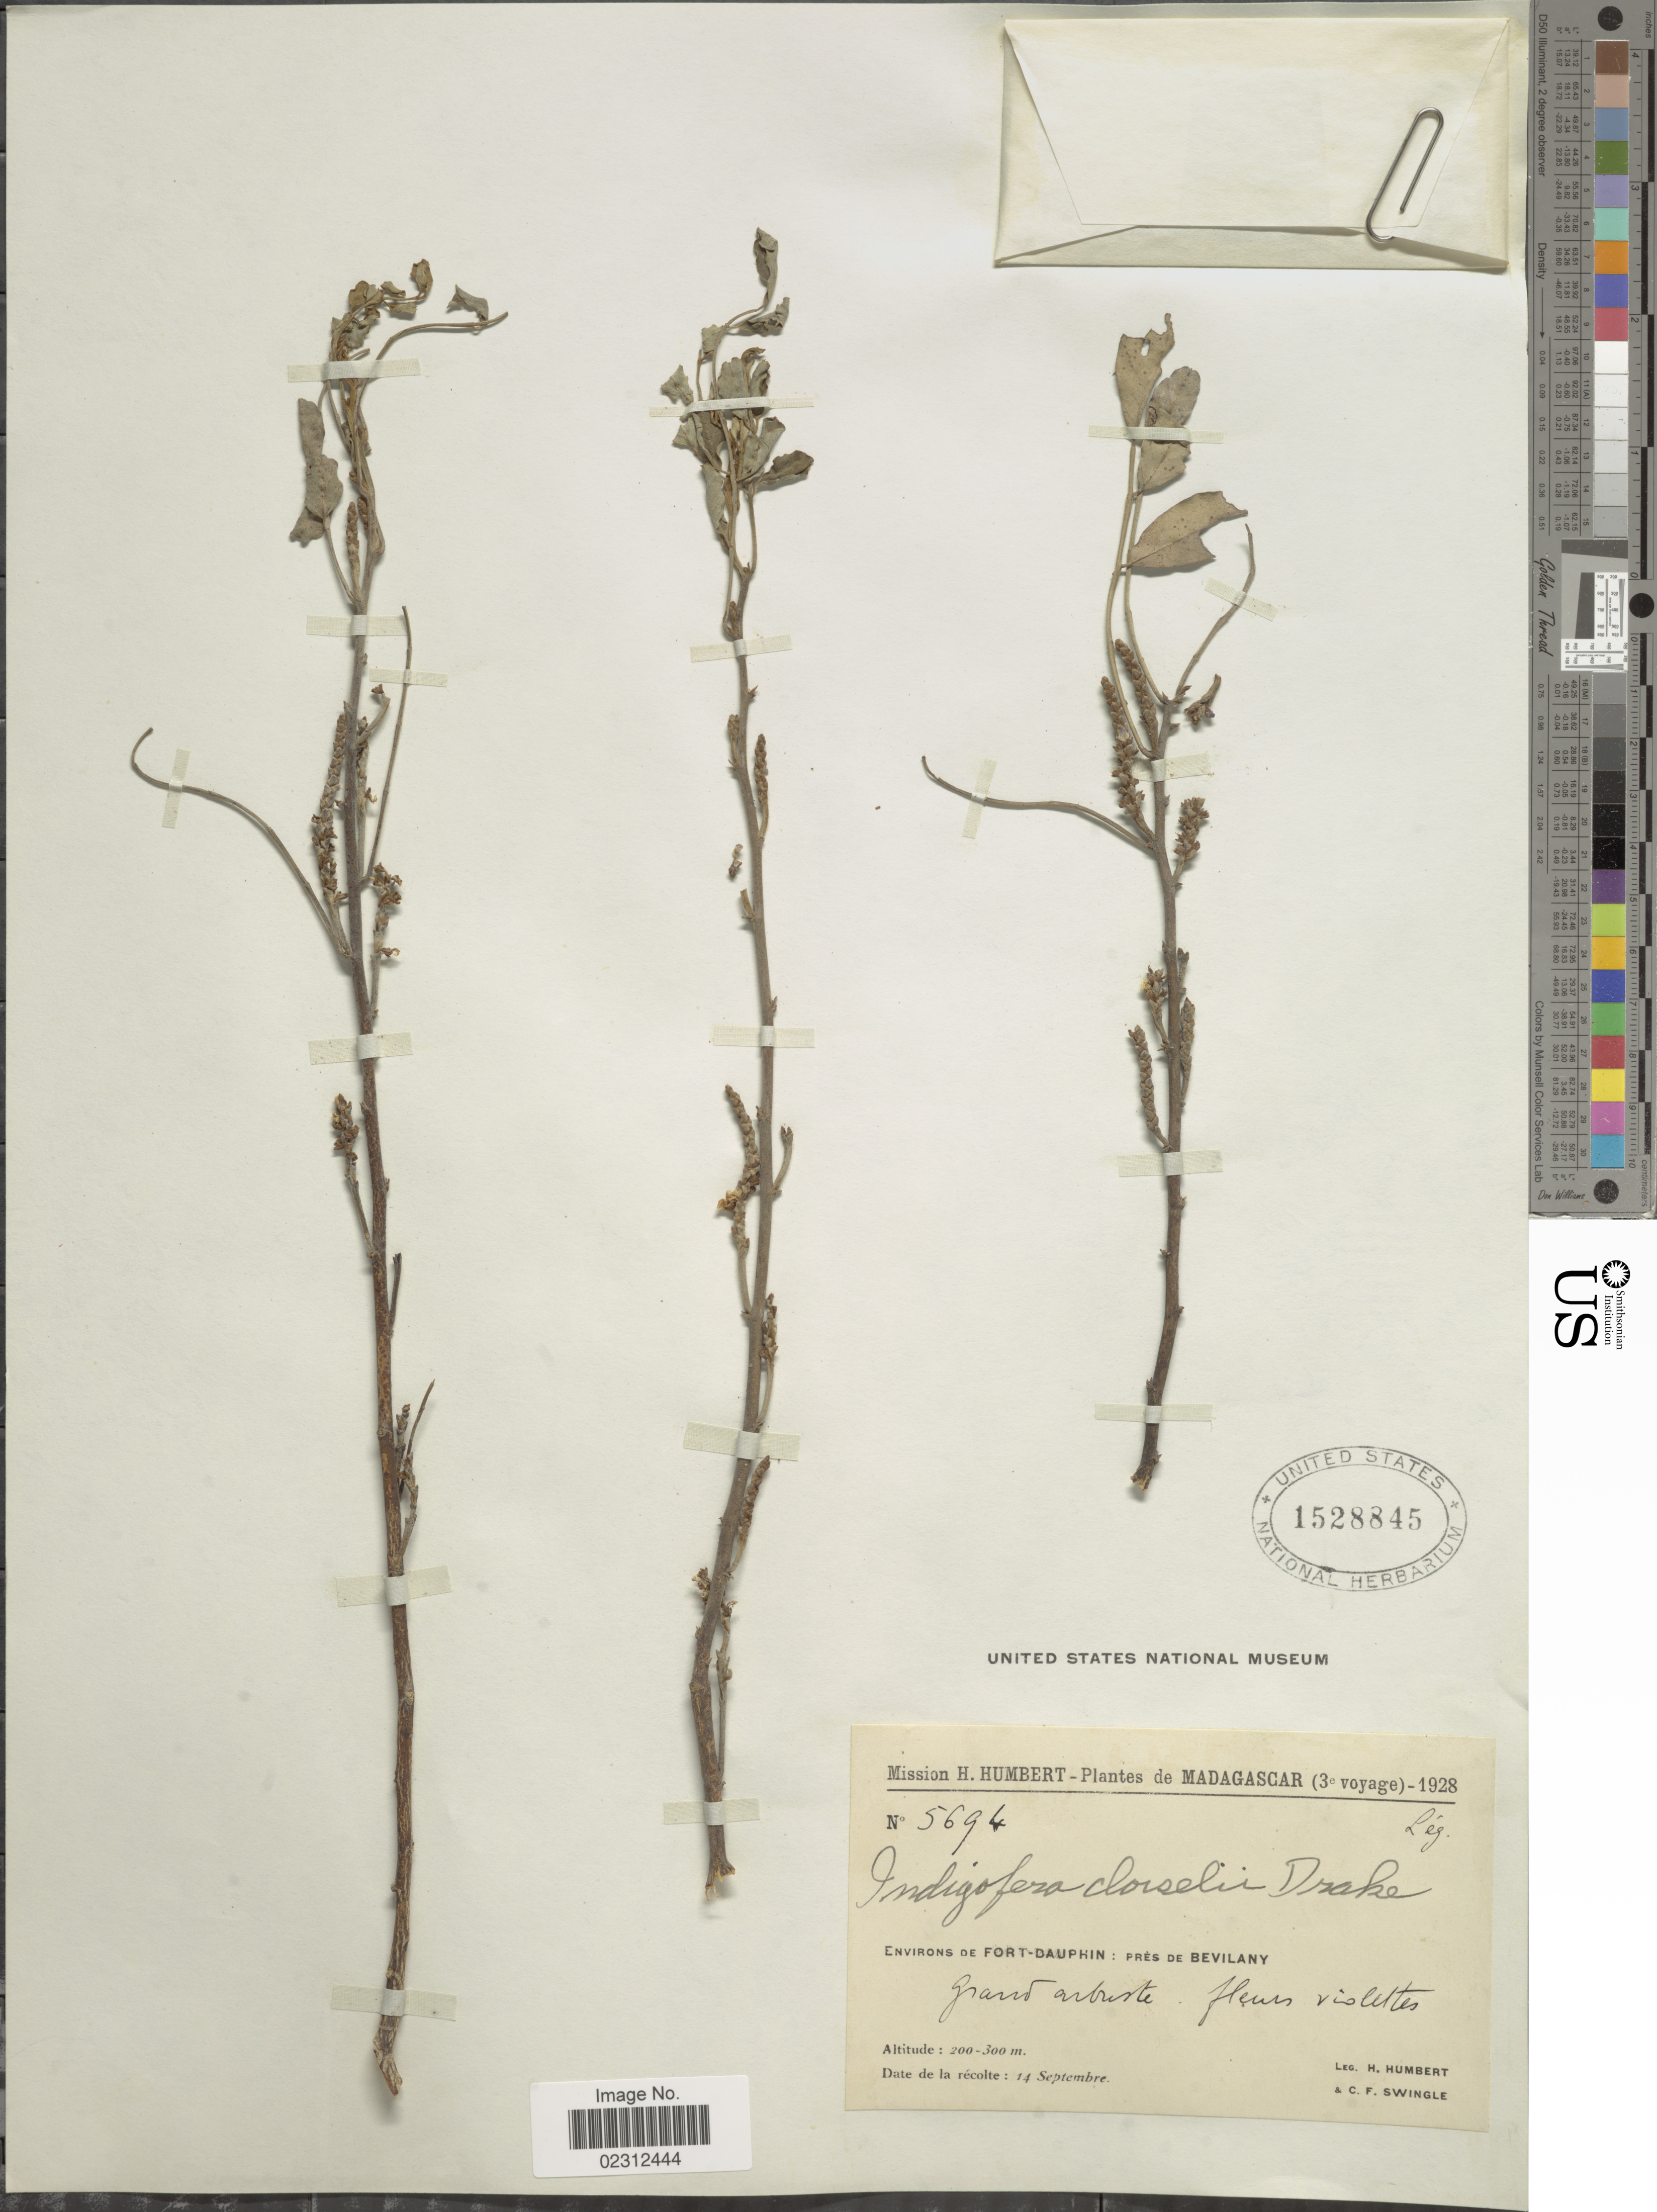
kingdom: Plantae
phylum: Tracheophyta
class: Magnoliopsida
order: Fabales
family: Fabaceae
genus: Indigofera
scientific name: Indigofera cloiselii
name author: Drake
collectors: H. Humbert & C. Swingle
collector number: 5694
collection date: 1928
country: Madagascar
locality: Environs de Fort-Dauphin: pres de Bevilany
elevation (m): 200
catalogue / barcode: US 1528845